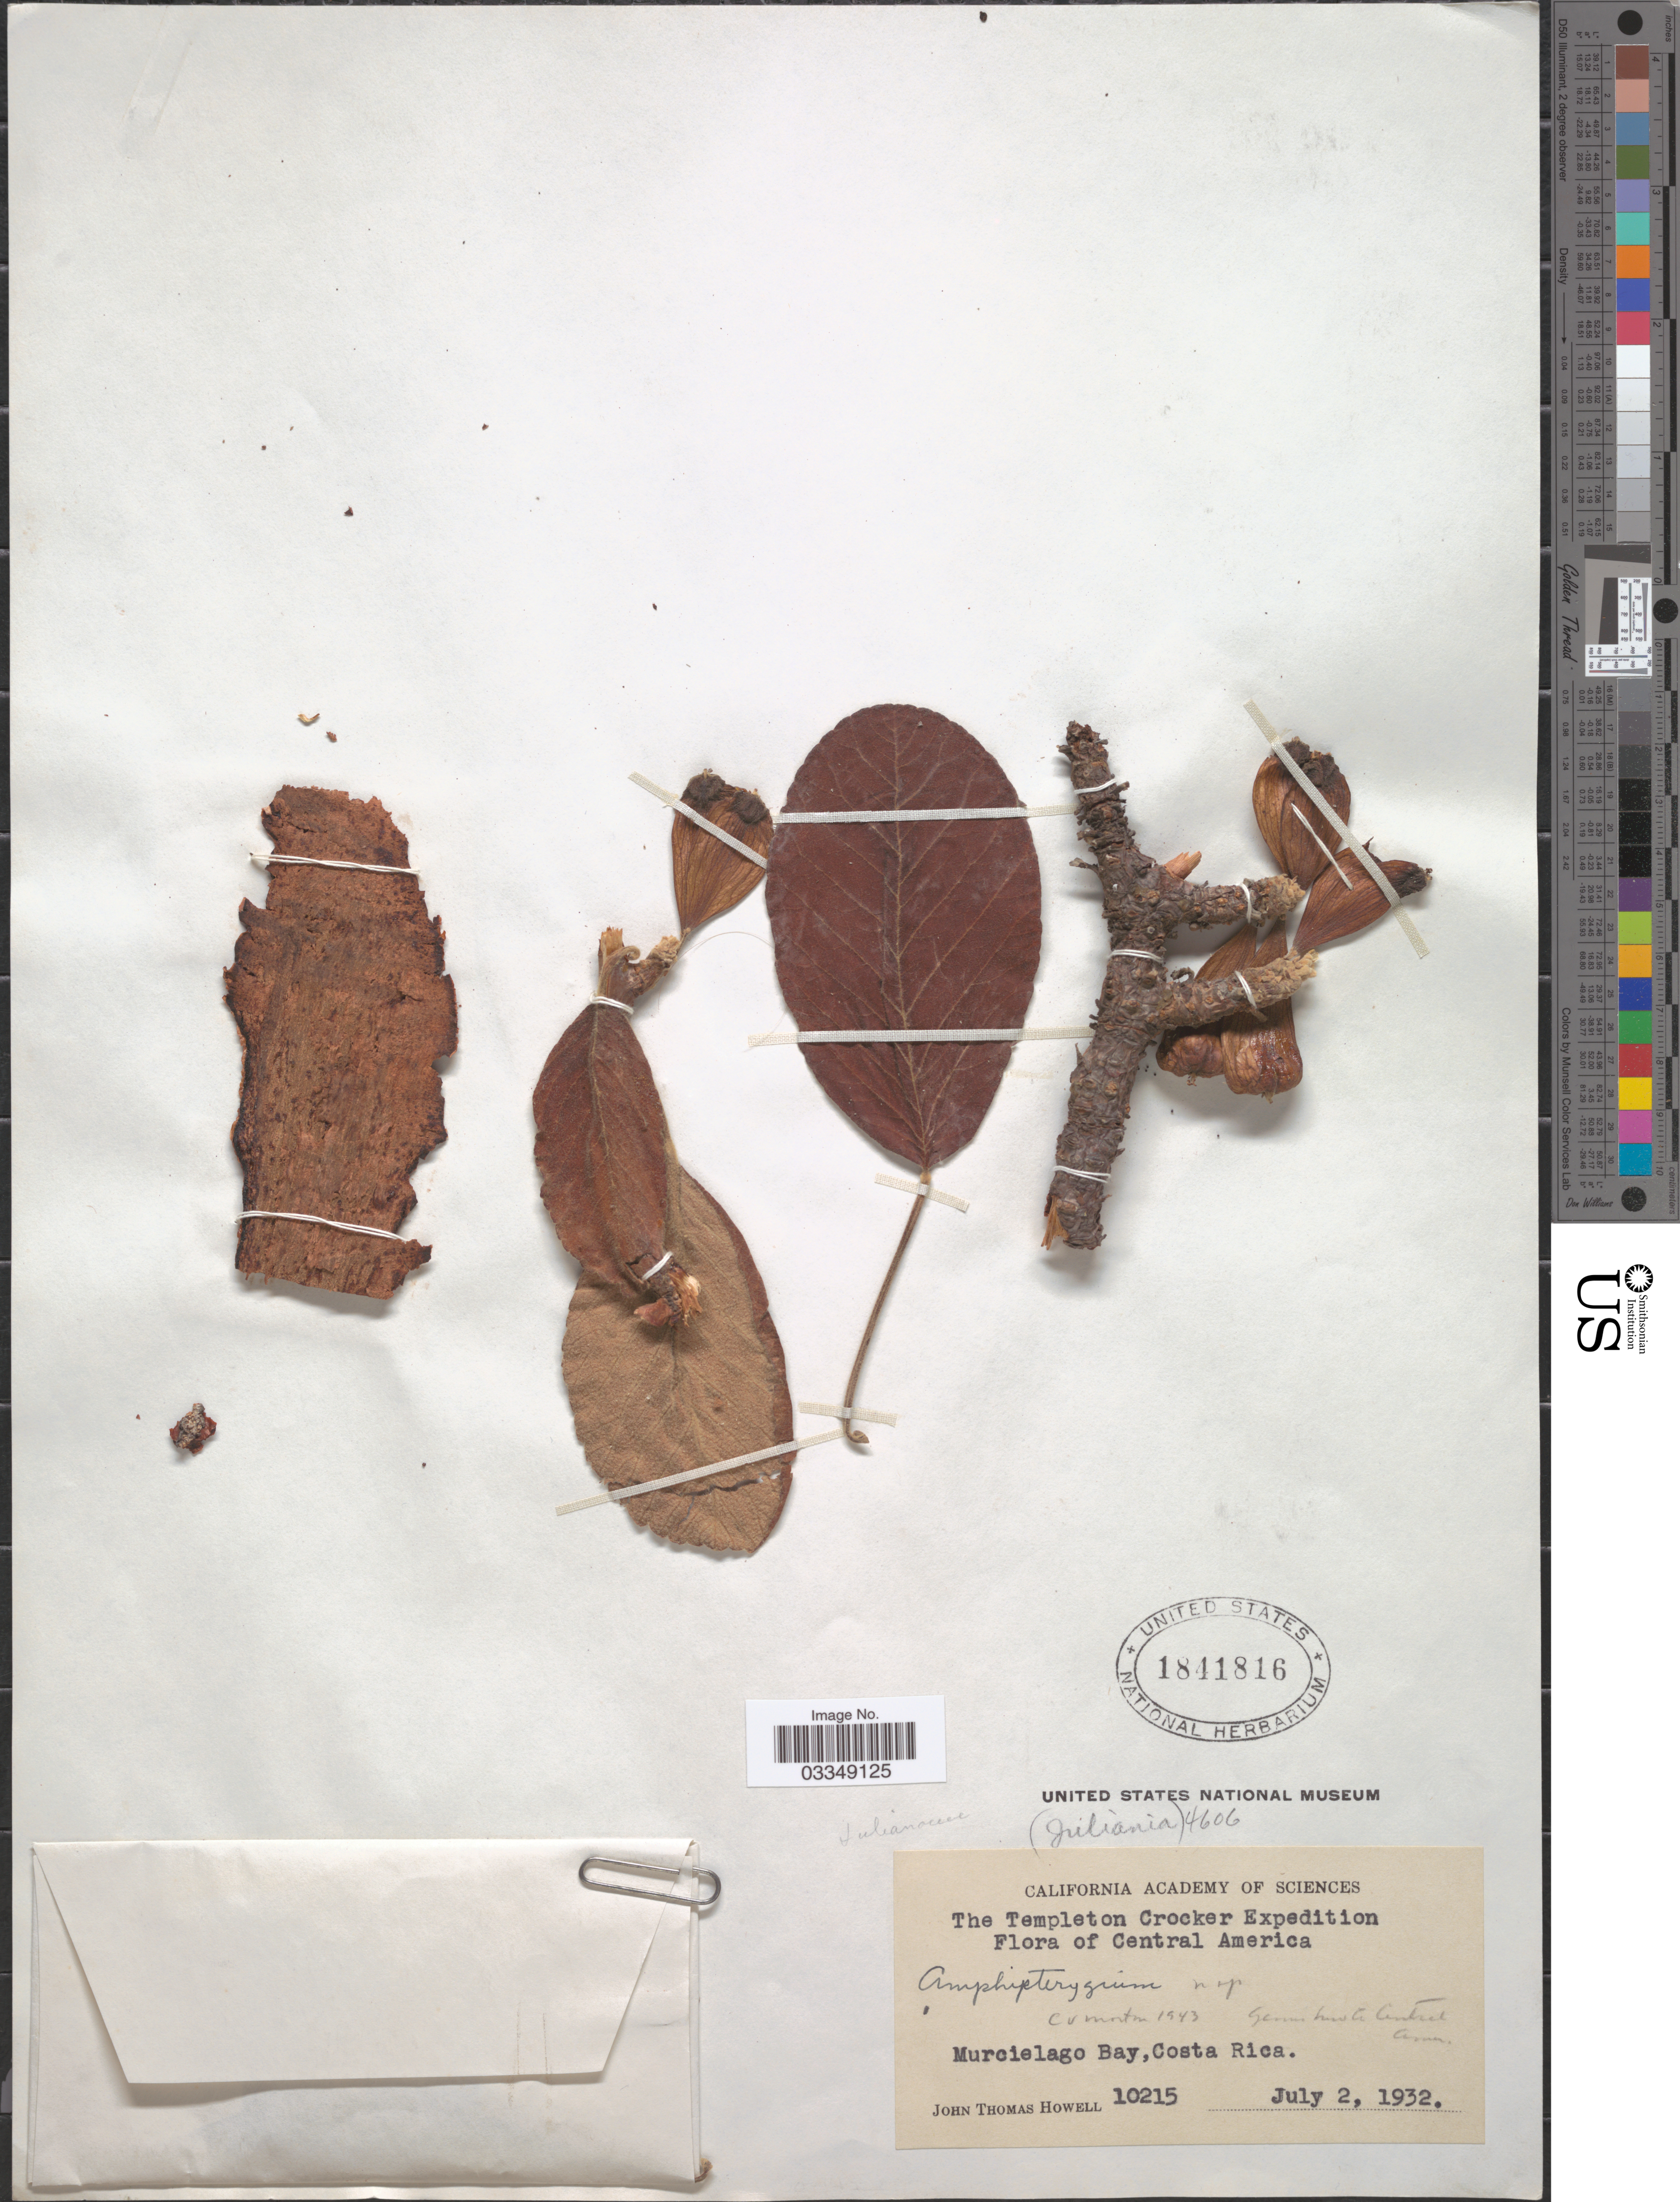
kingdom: Plantae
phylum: Tracheophyta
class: Magnoliopsida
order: Sapindales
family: Anacardiaceae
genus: Amphipterygium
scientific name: Amphipterygium sp.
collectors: J. T. Howell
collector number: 10215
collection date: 1932-07-02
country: Costa Rica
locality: Murcielago Bay.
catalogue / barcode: US 1841816